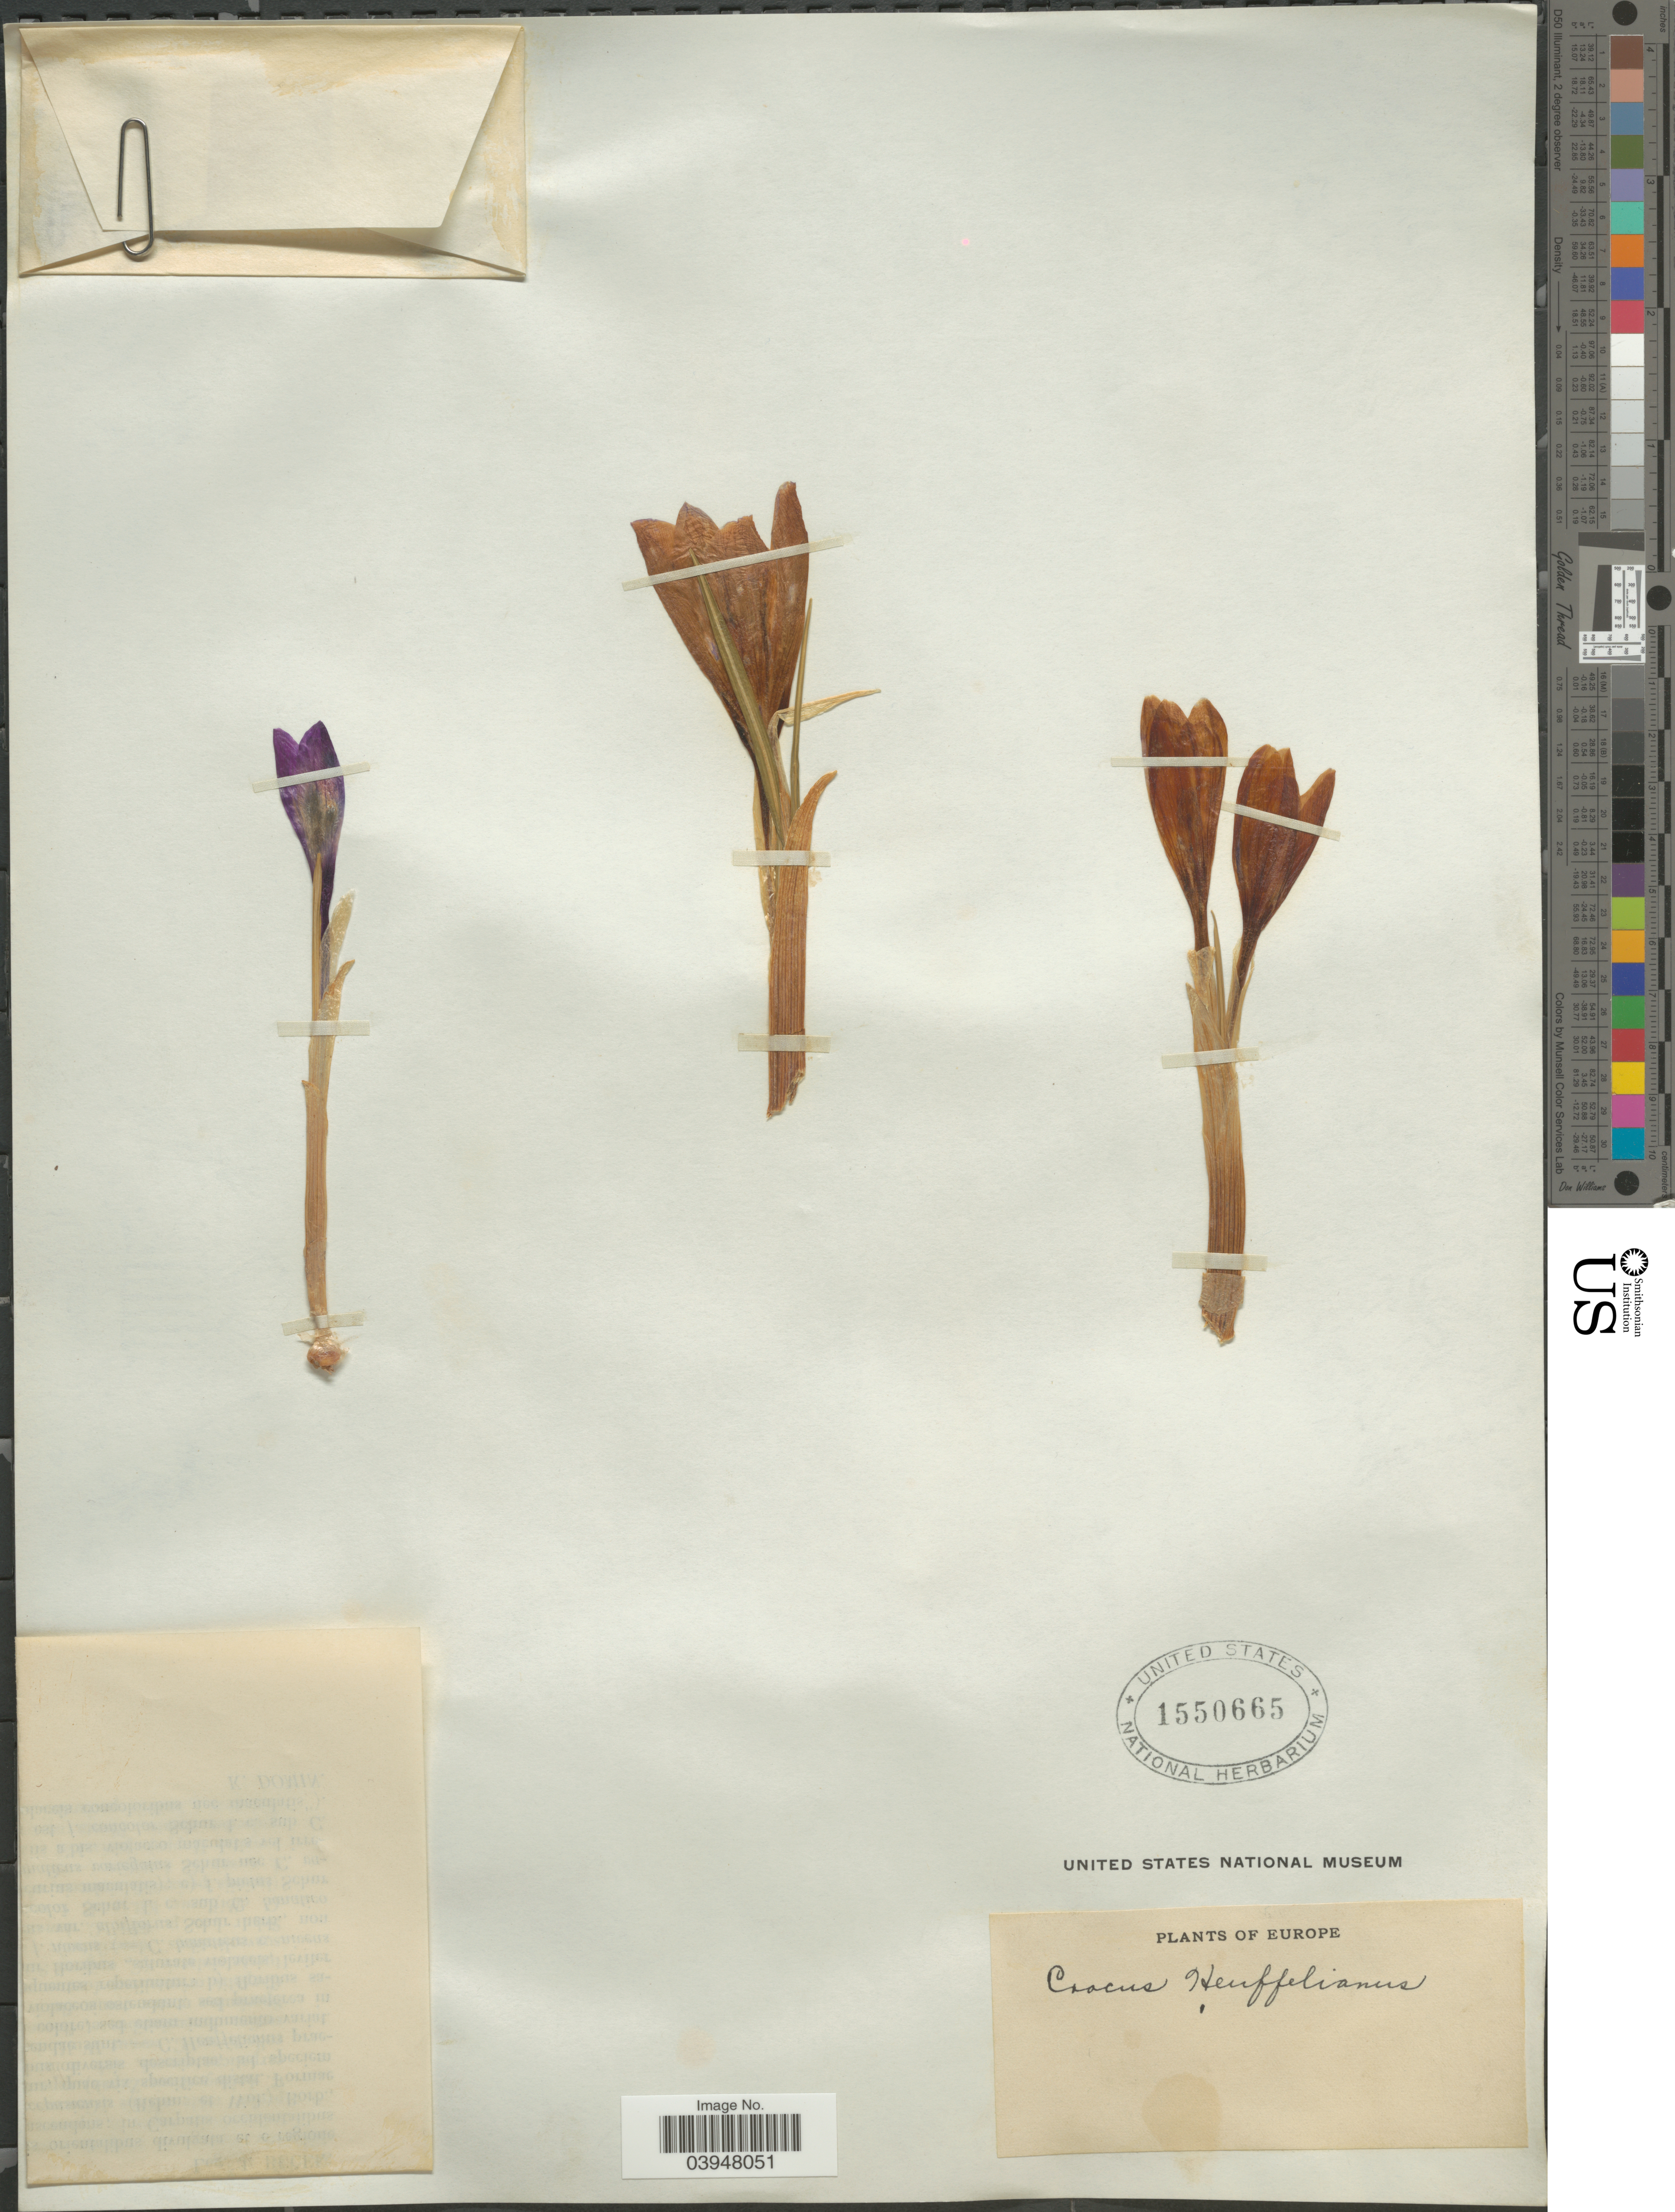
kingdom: Plantae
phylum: Tracheophyta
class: Liliopsida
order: Asparagales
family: Iridaceae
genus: Crocus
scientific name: Crocus heuffelianus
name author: Herb.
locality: Europe. [illegible text]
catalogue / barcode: US 1550665